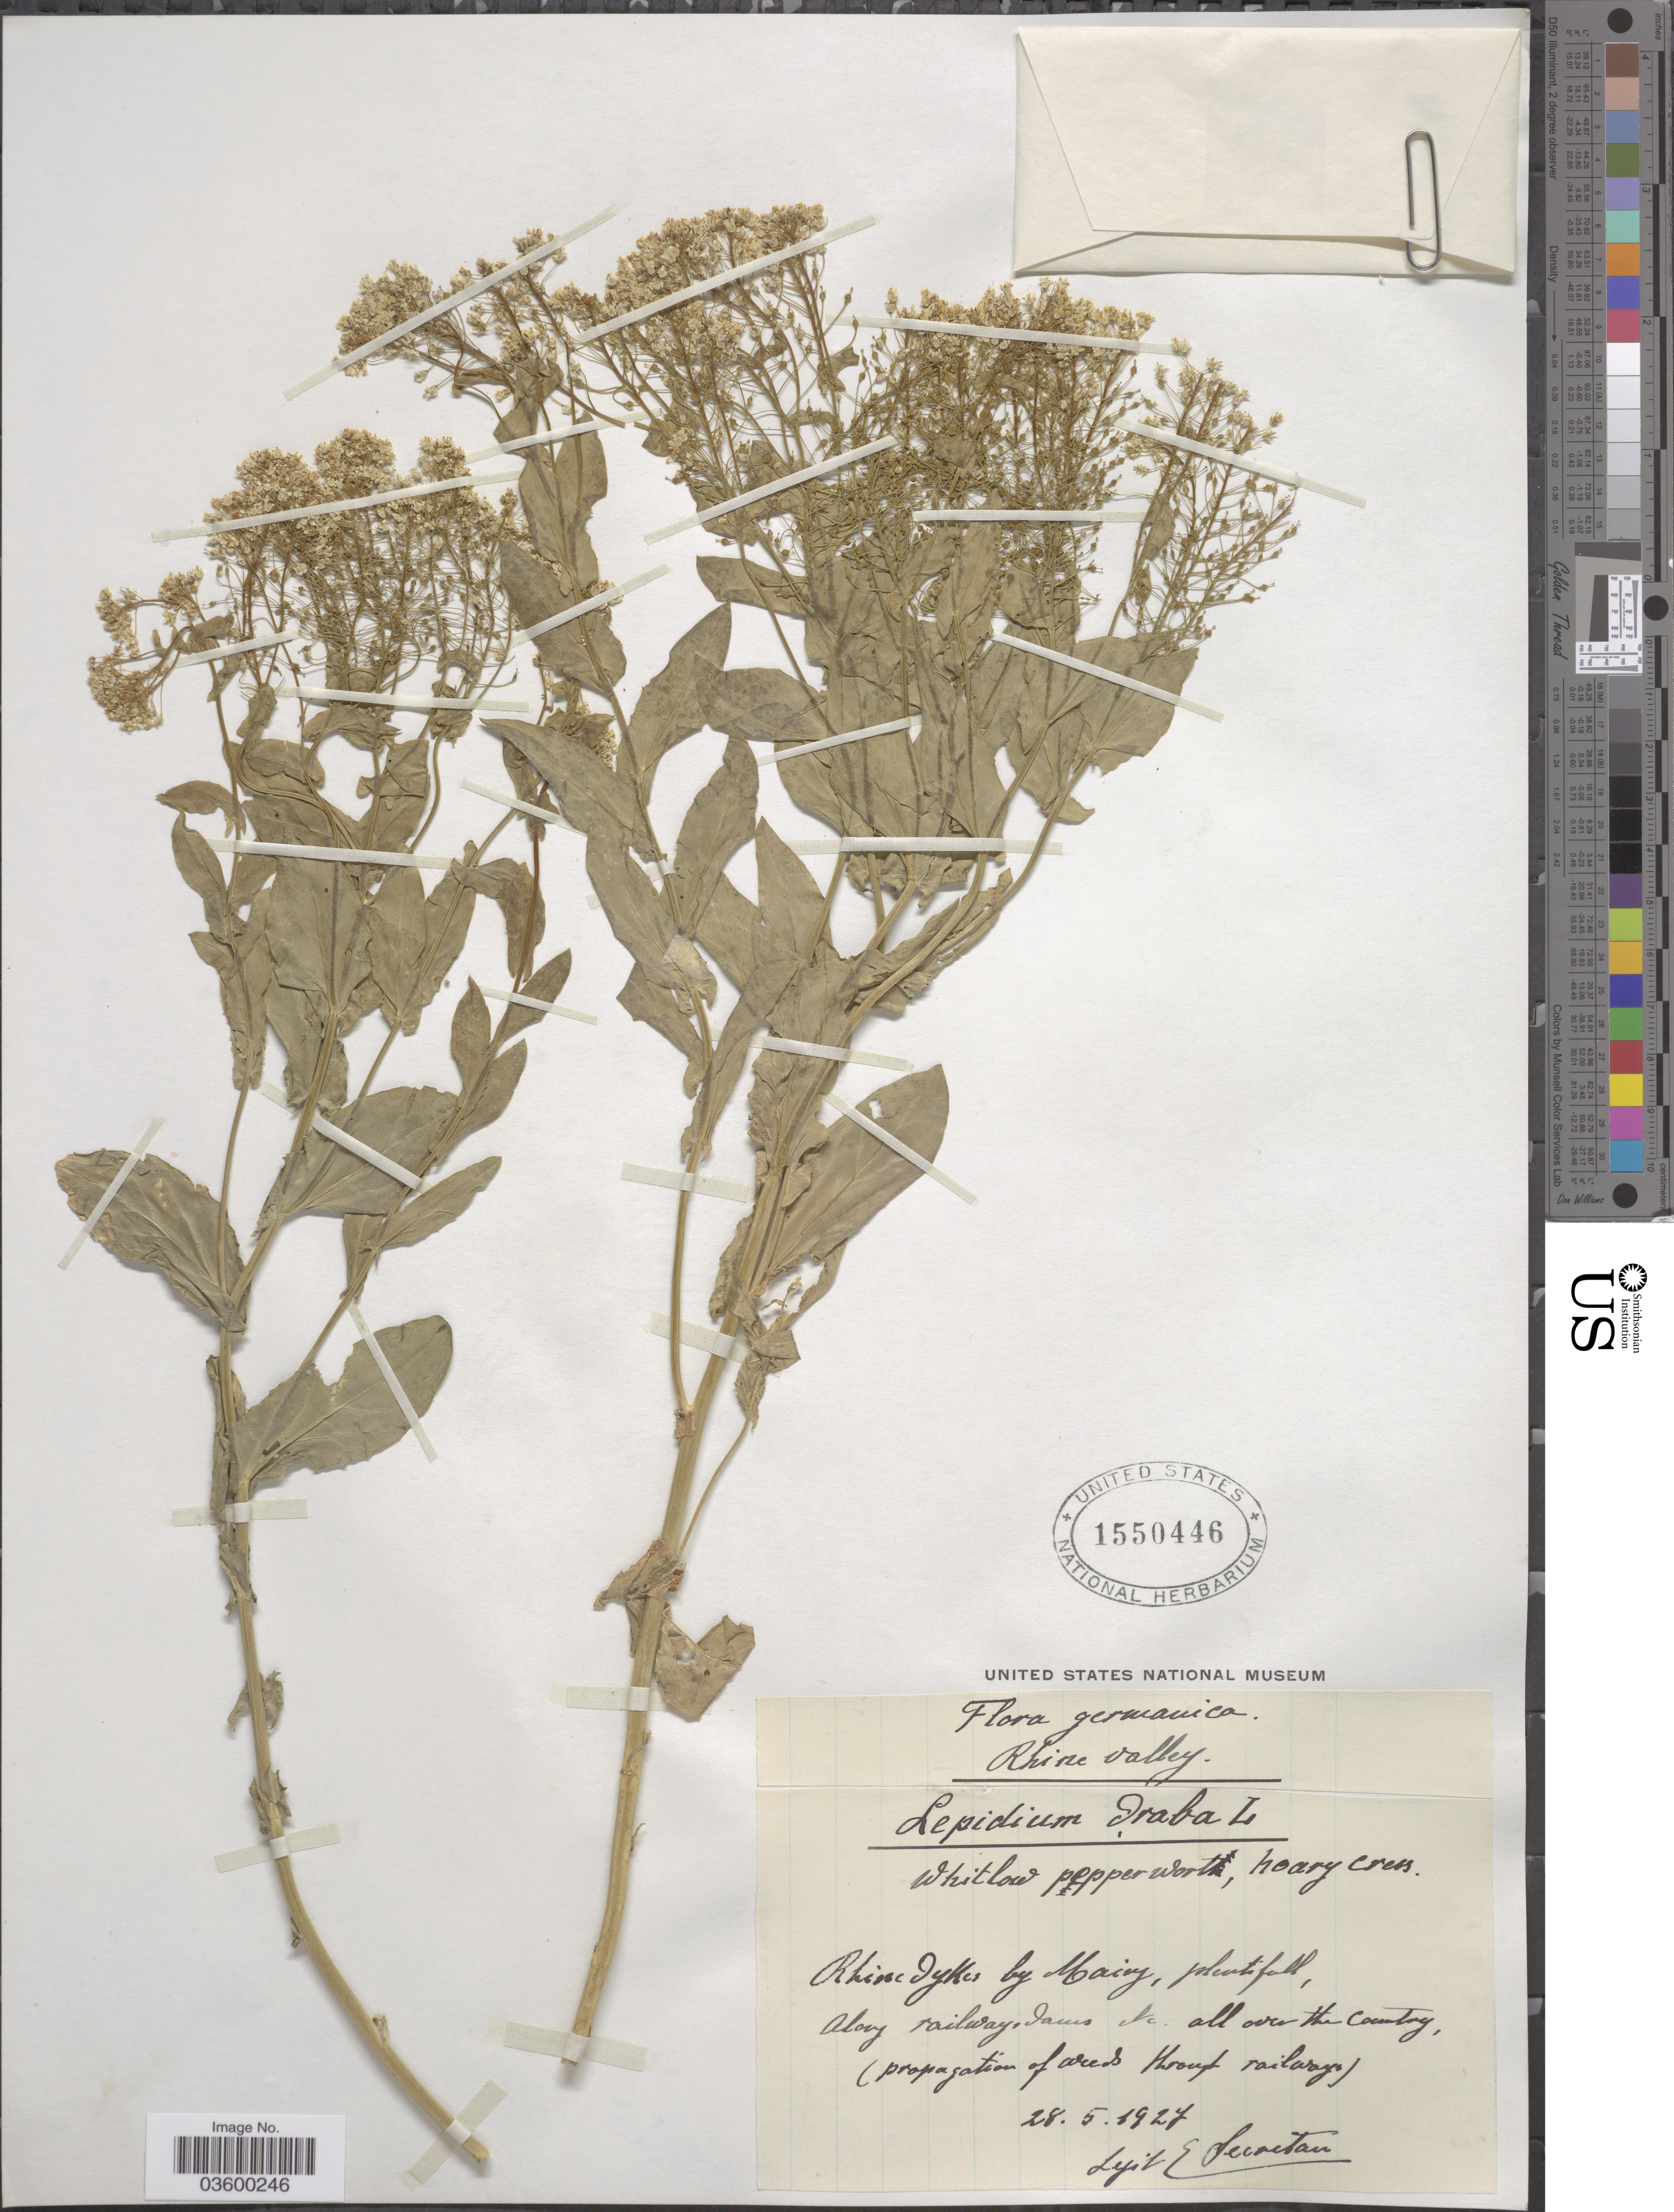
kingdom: Plantae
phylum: Tracheophyta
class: Magnoliopsida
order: Brassicales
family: Brassicaceae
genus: Lepidium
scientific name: Lepidium draba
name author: L.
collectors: E. Secretan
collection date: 1927-05-28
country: Germany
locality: Rhine valley. Rhine Dykes by Mainz.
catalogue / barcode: US 1550446